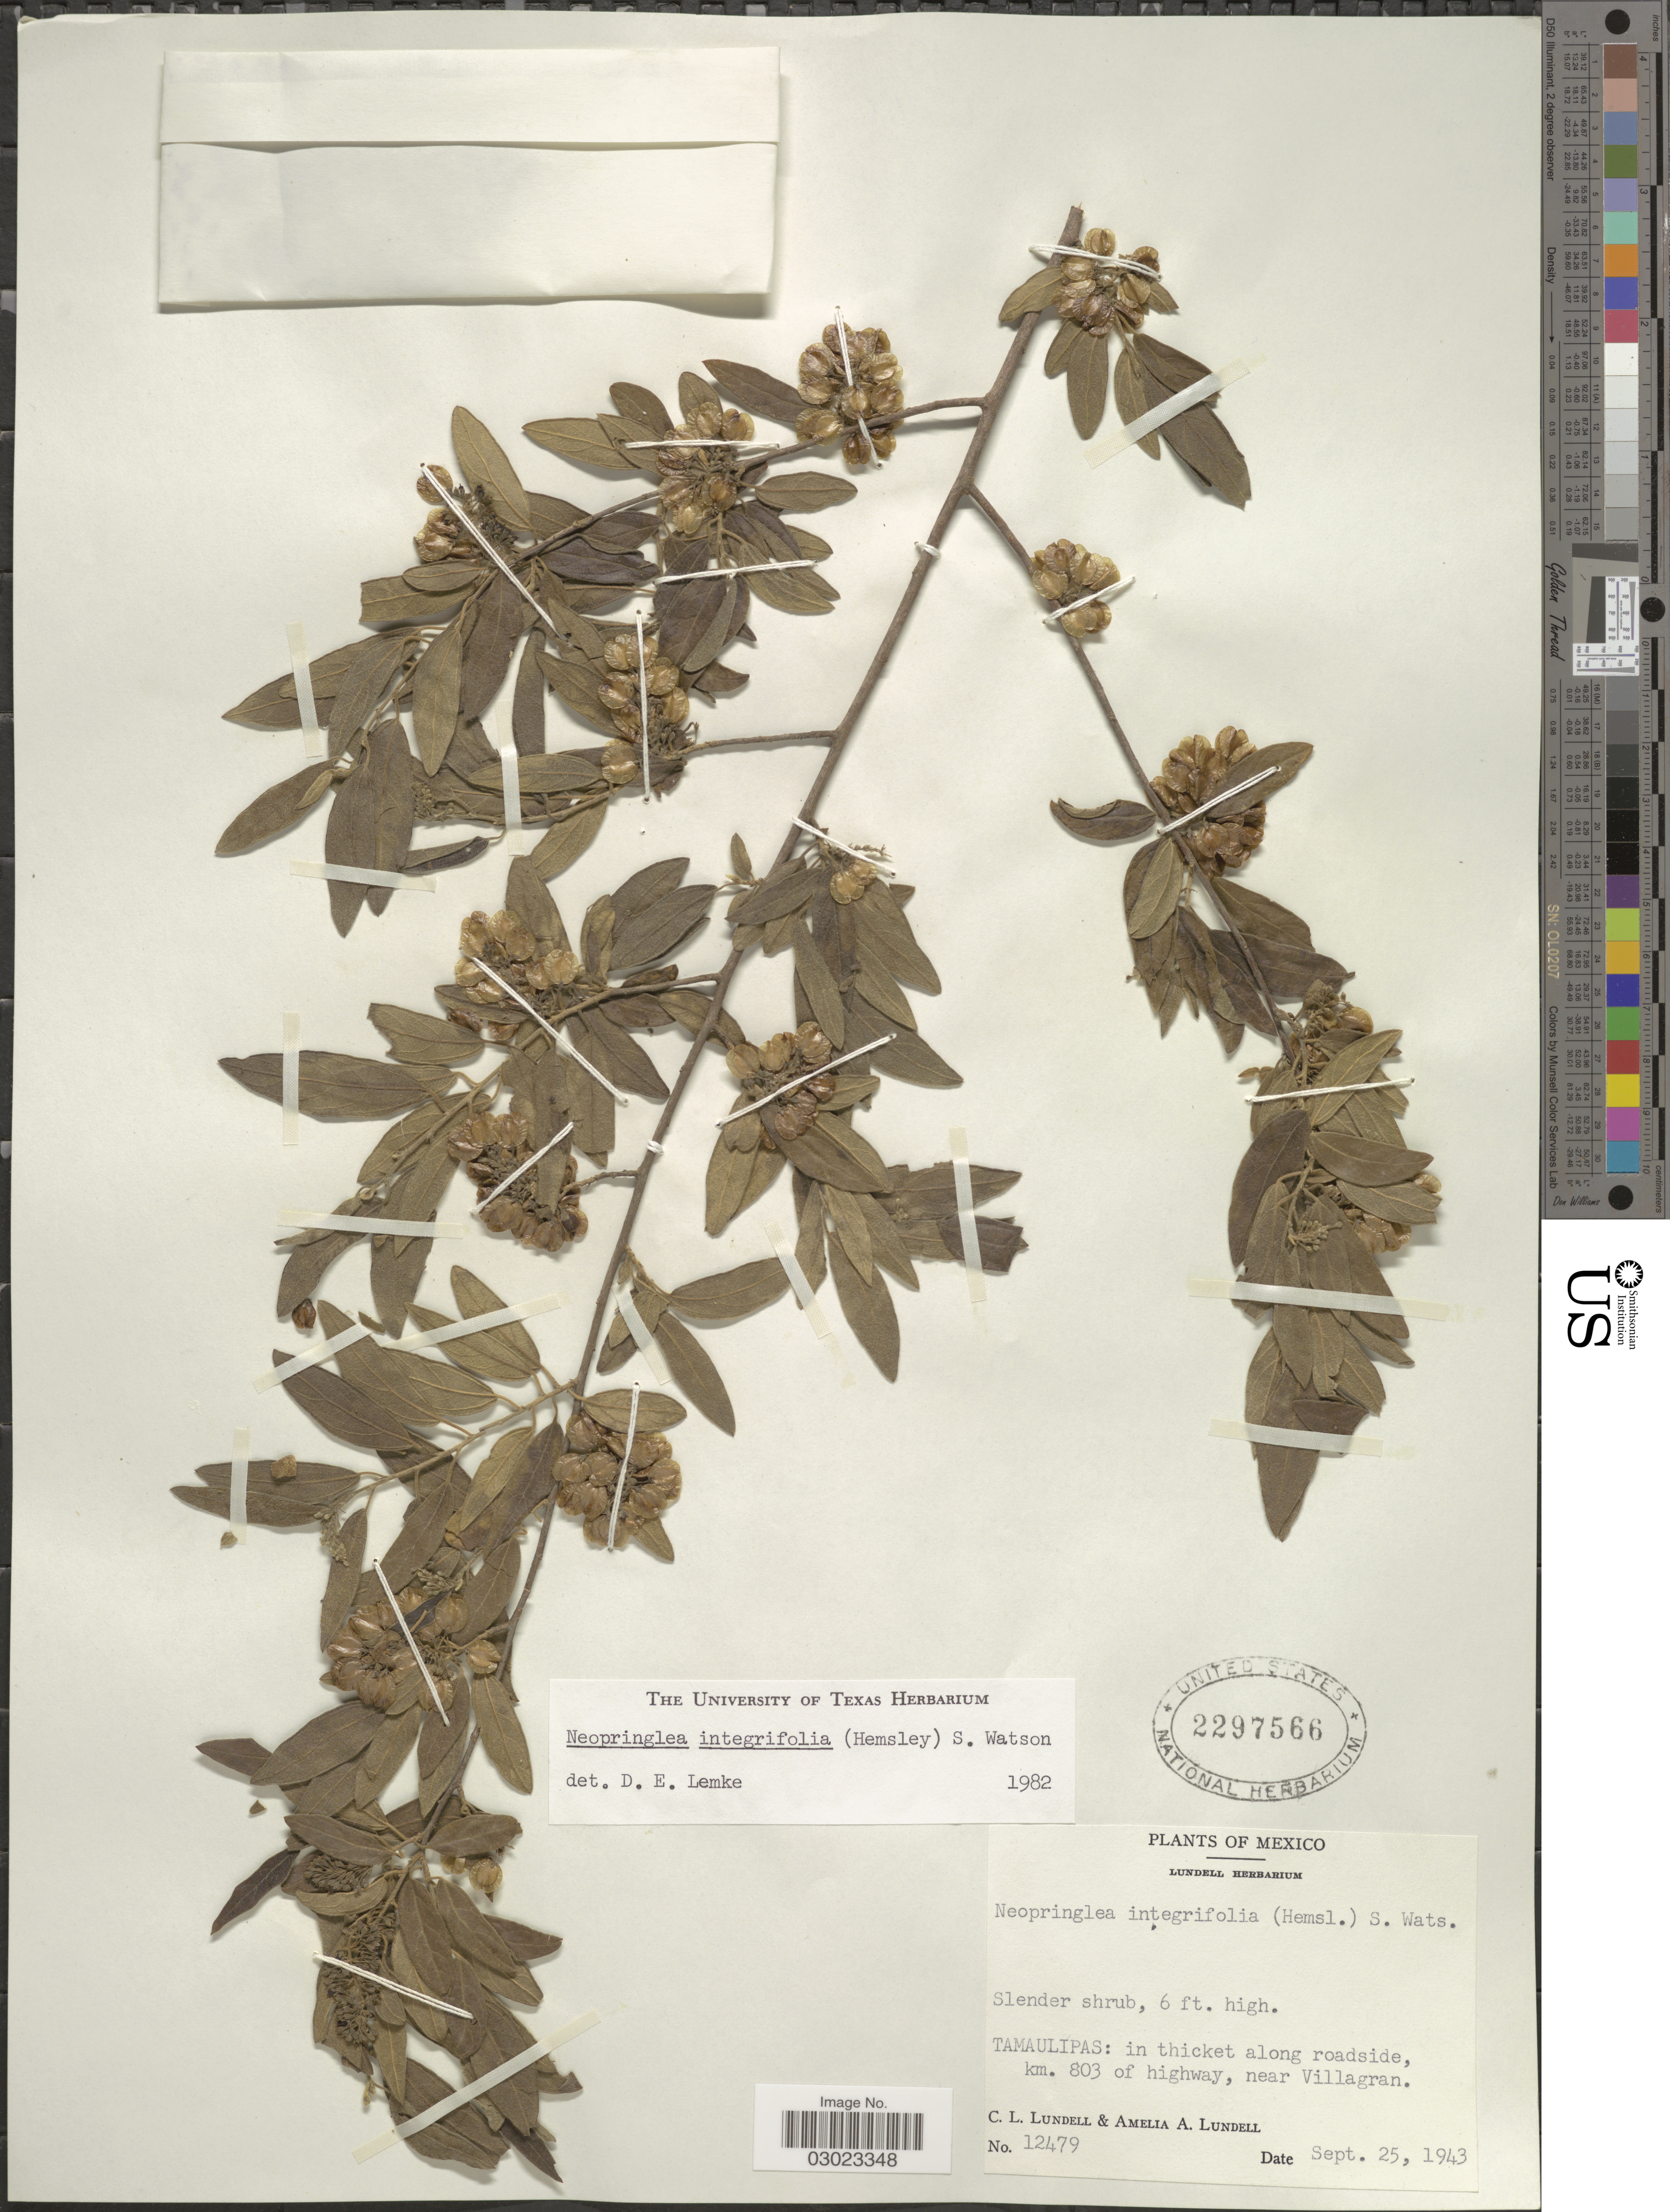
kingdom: Plantae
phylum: Tracheophyta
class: Magnoliopsida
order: Malpighiales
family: Salicaceae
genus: Neopringlea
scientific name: Neopringlea integrifolia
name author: (Hemsl.) S. Watson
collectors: C. L. Lundell & A. A. Lundell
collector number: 12479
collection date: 1943-09-25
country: Mexico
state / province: Tamaulipas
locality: In thicket along roadside, km. 803 of highway, near Villagran.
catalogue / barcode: US 2297566